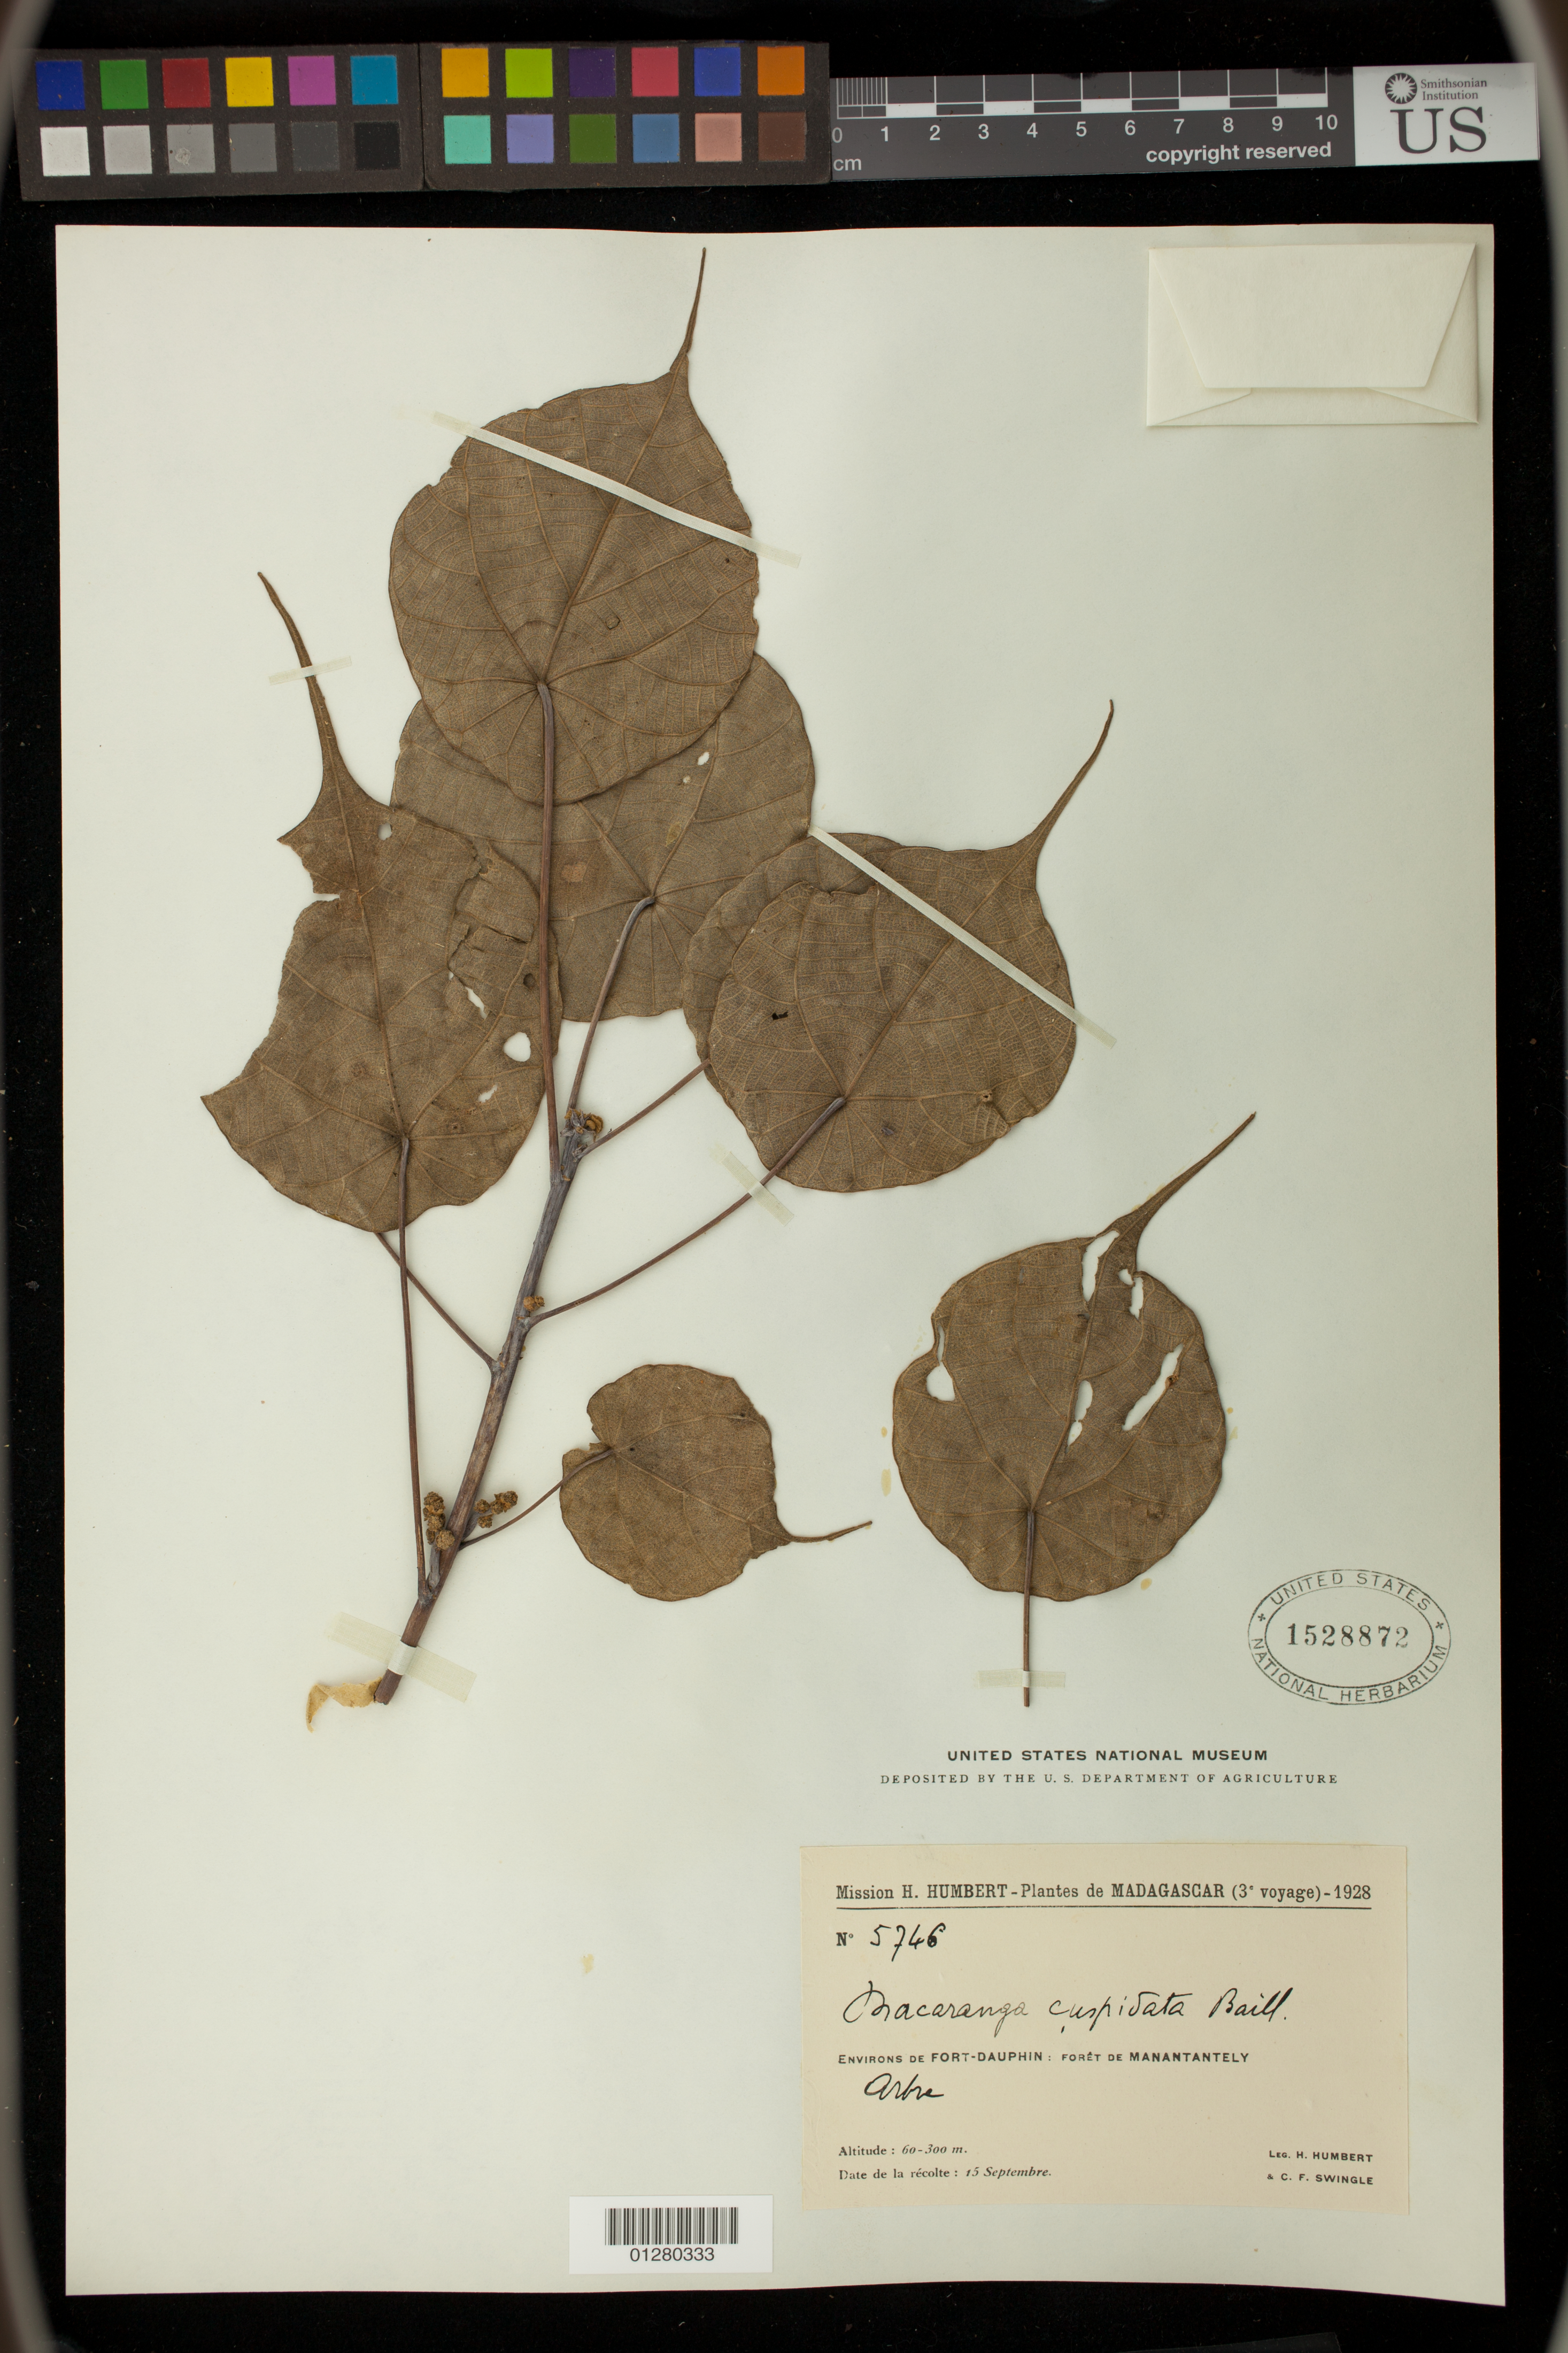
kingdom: Plantae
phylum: Tracheophyta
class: Magnoliopsida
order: Malpighiales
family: Euphorbiaceae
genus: Macaranga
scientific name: Macaranga cuspidata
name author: Boivin ex Baill.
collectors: H. Humbert & C. Swingle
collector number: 5746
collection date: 1928-09-15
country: Madagascar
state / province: Anosy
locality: Environs de Fort-Dauphin; foret de Manantantely; Arbre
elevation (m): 60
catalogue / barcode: US 1528872